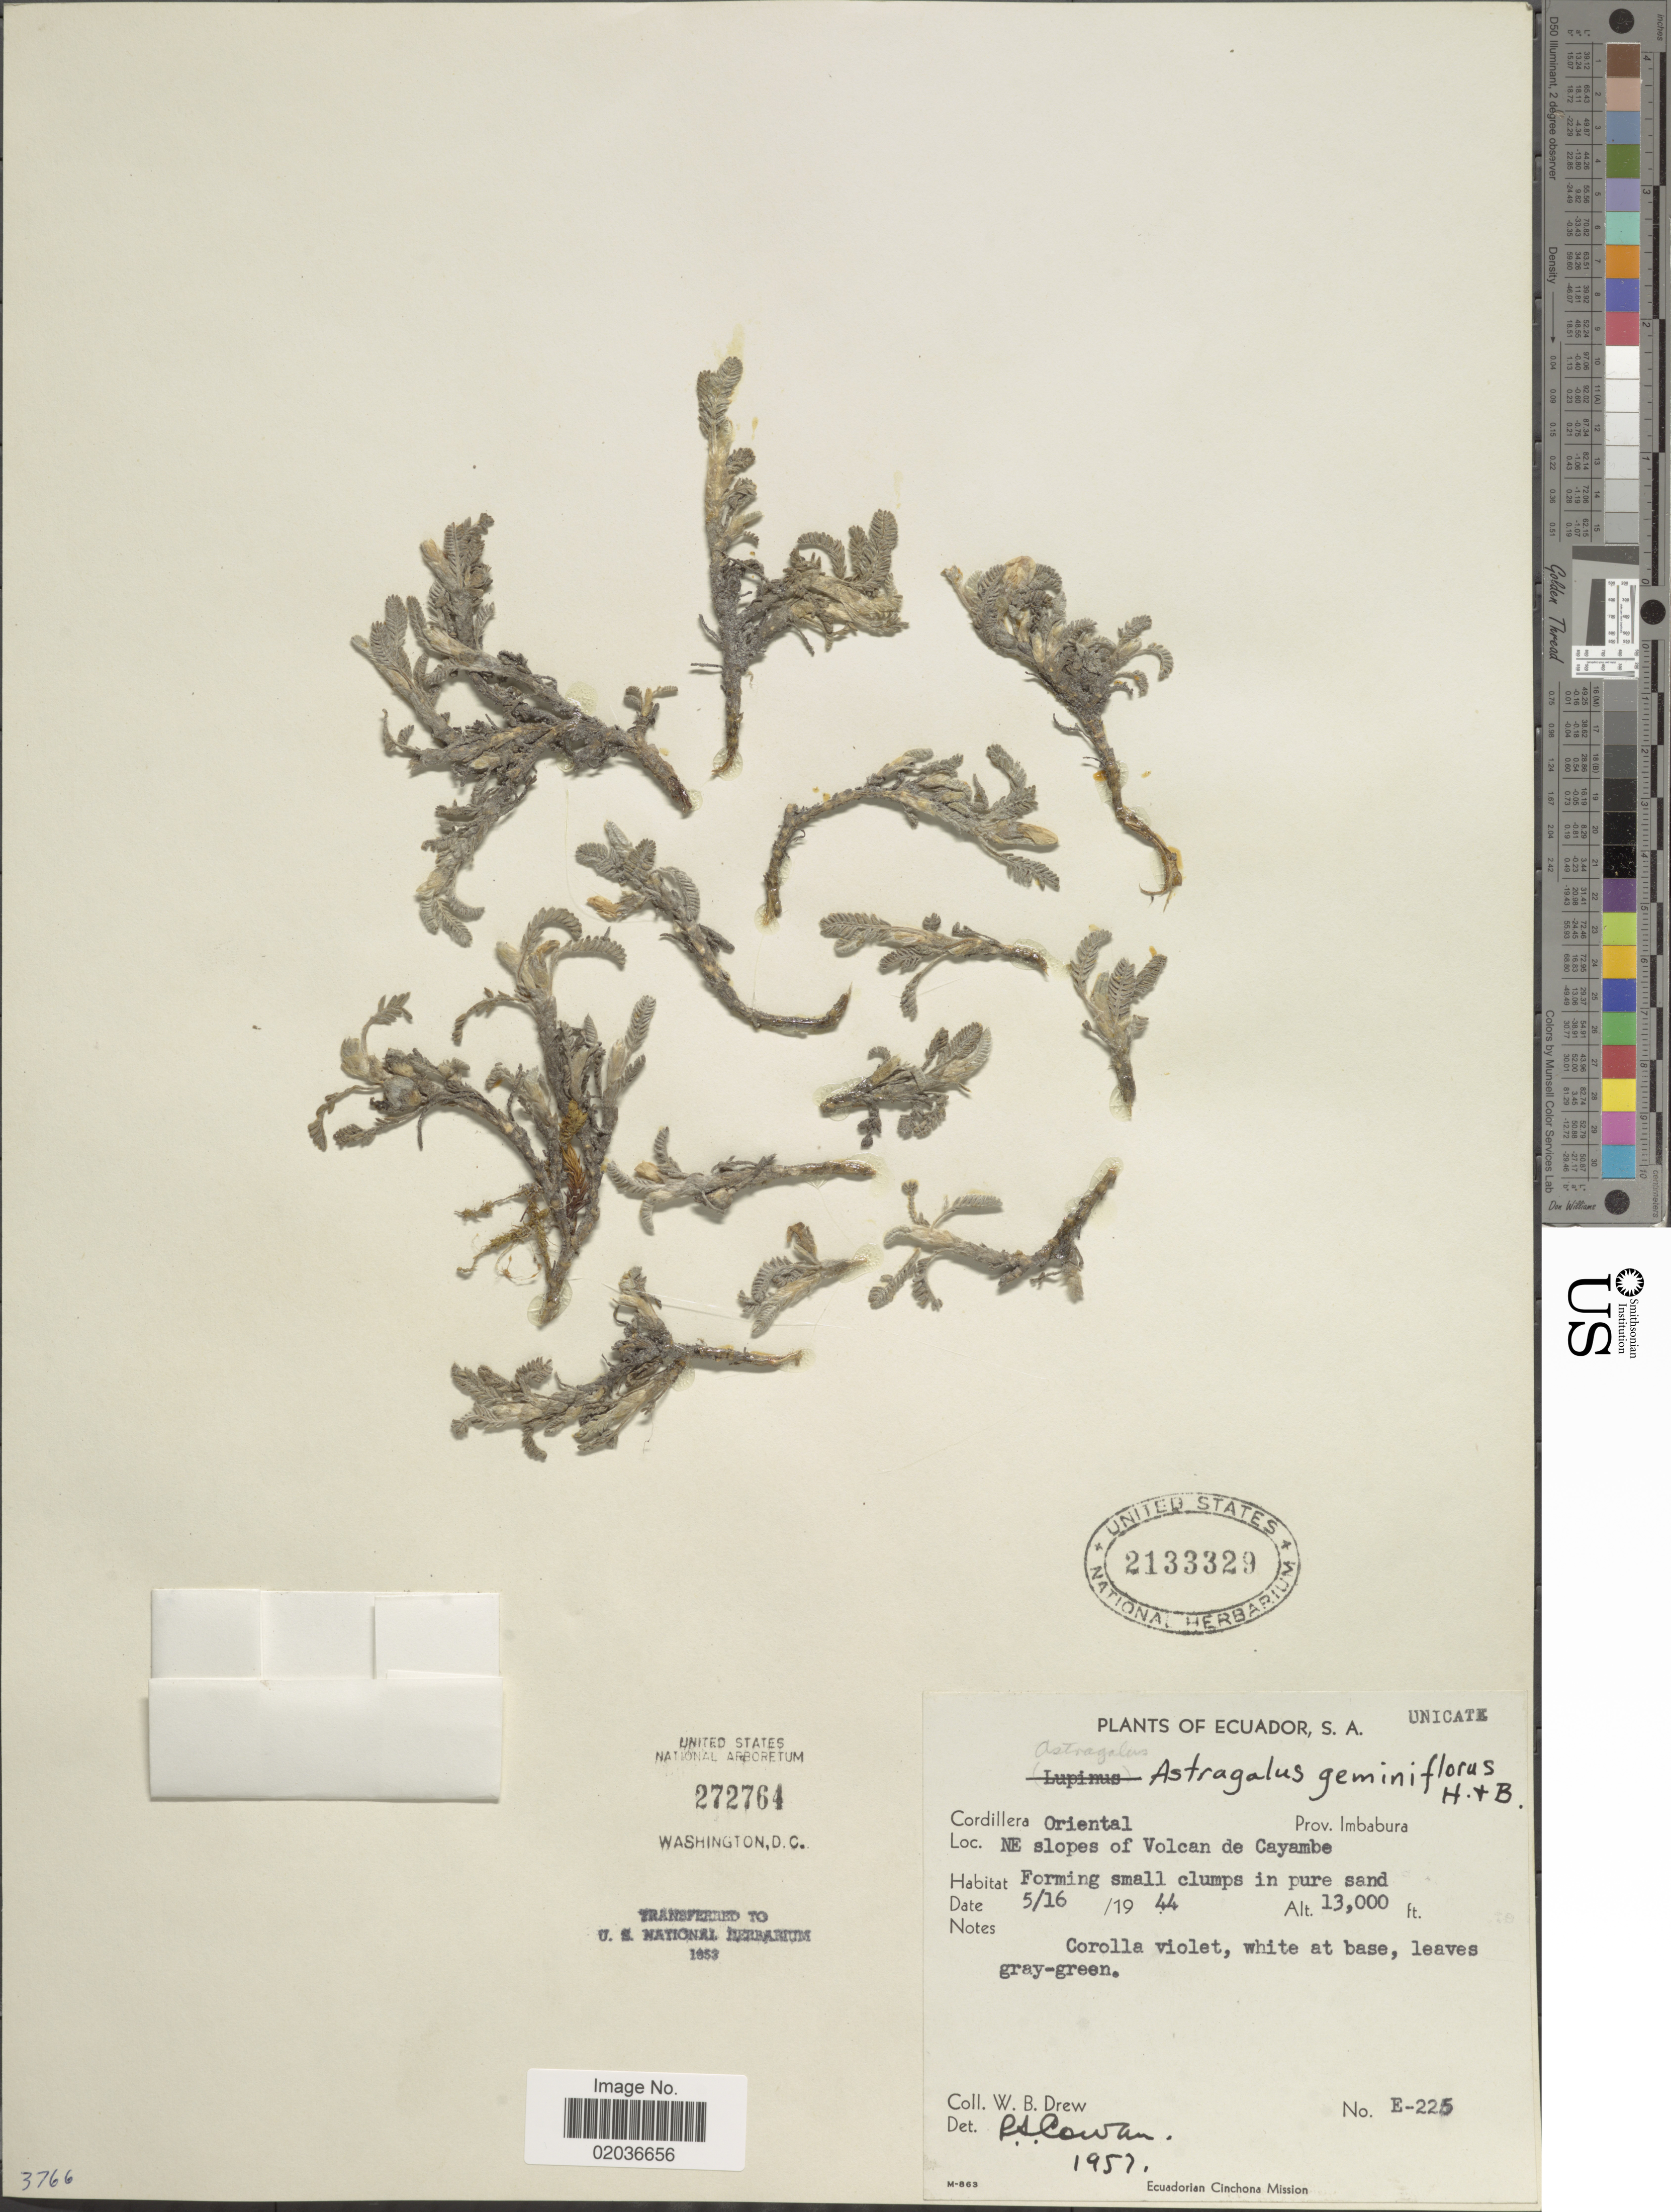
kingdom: Plantae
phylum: Tracheophyta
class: Magnoliopsida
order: Fabales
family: Fabaceae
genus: Astragalus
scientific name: Astragalus geminiflorus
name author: Bonpl.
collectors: W. B. Drew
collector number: E-225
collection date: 1944-05-16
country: Ecuador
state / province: Imbabura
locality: Cordillera Oriental. Prov. Imbabura. NE slopes of Volcan de Cayambe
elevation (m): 3962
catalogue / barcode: US 2133329